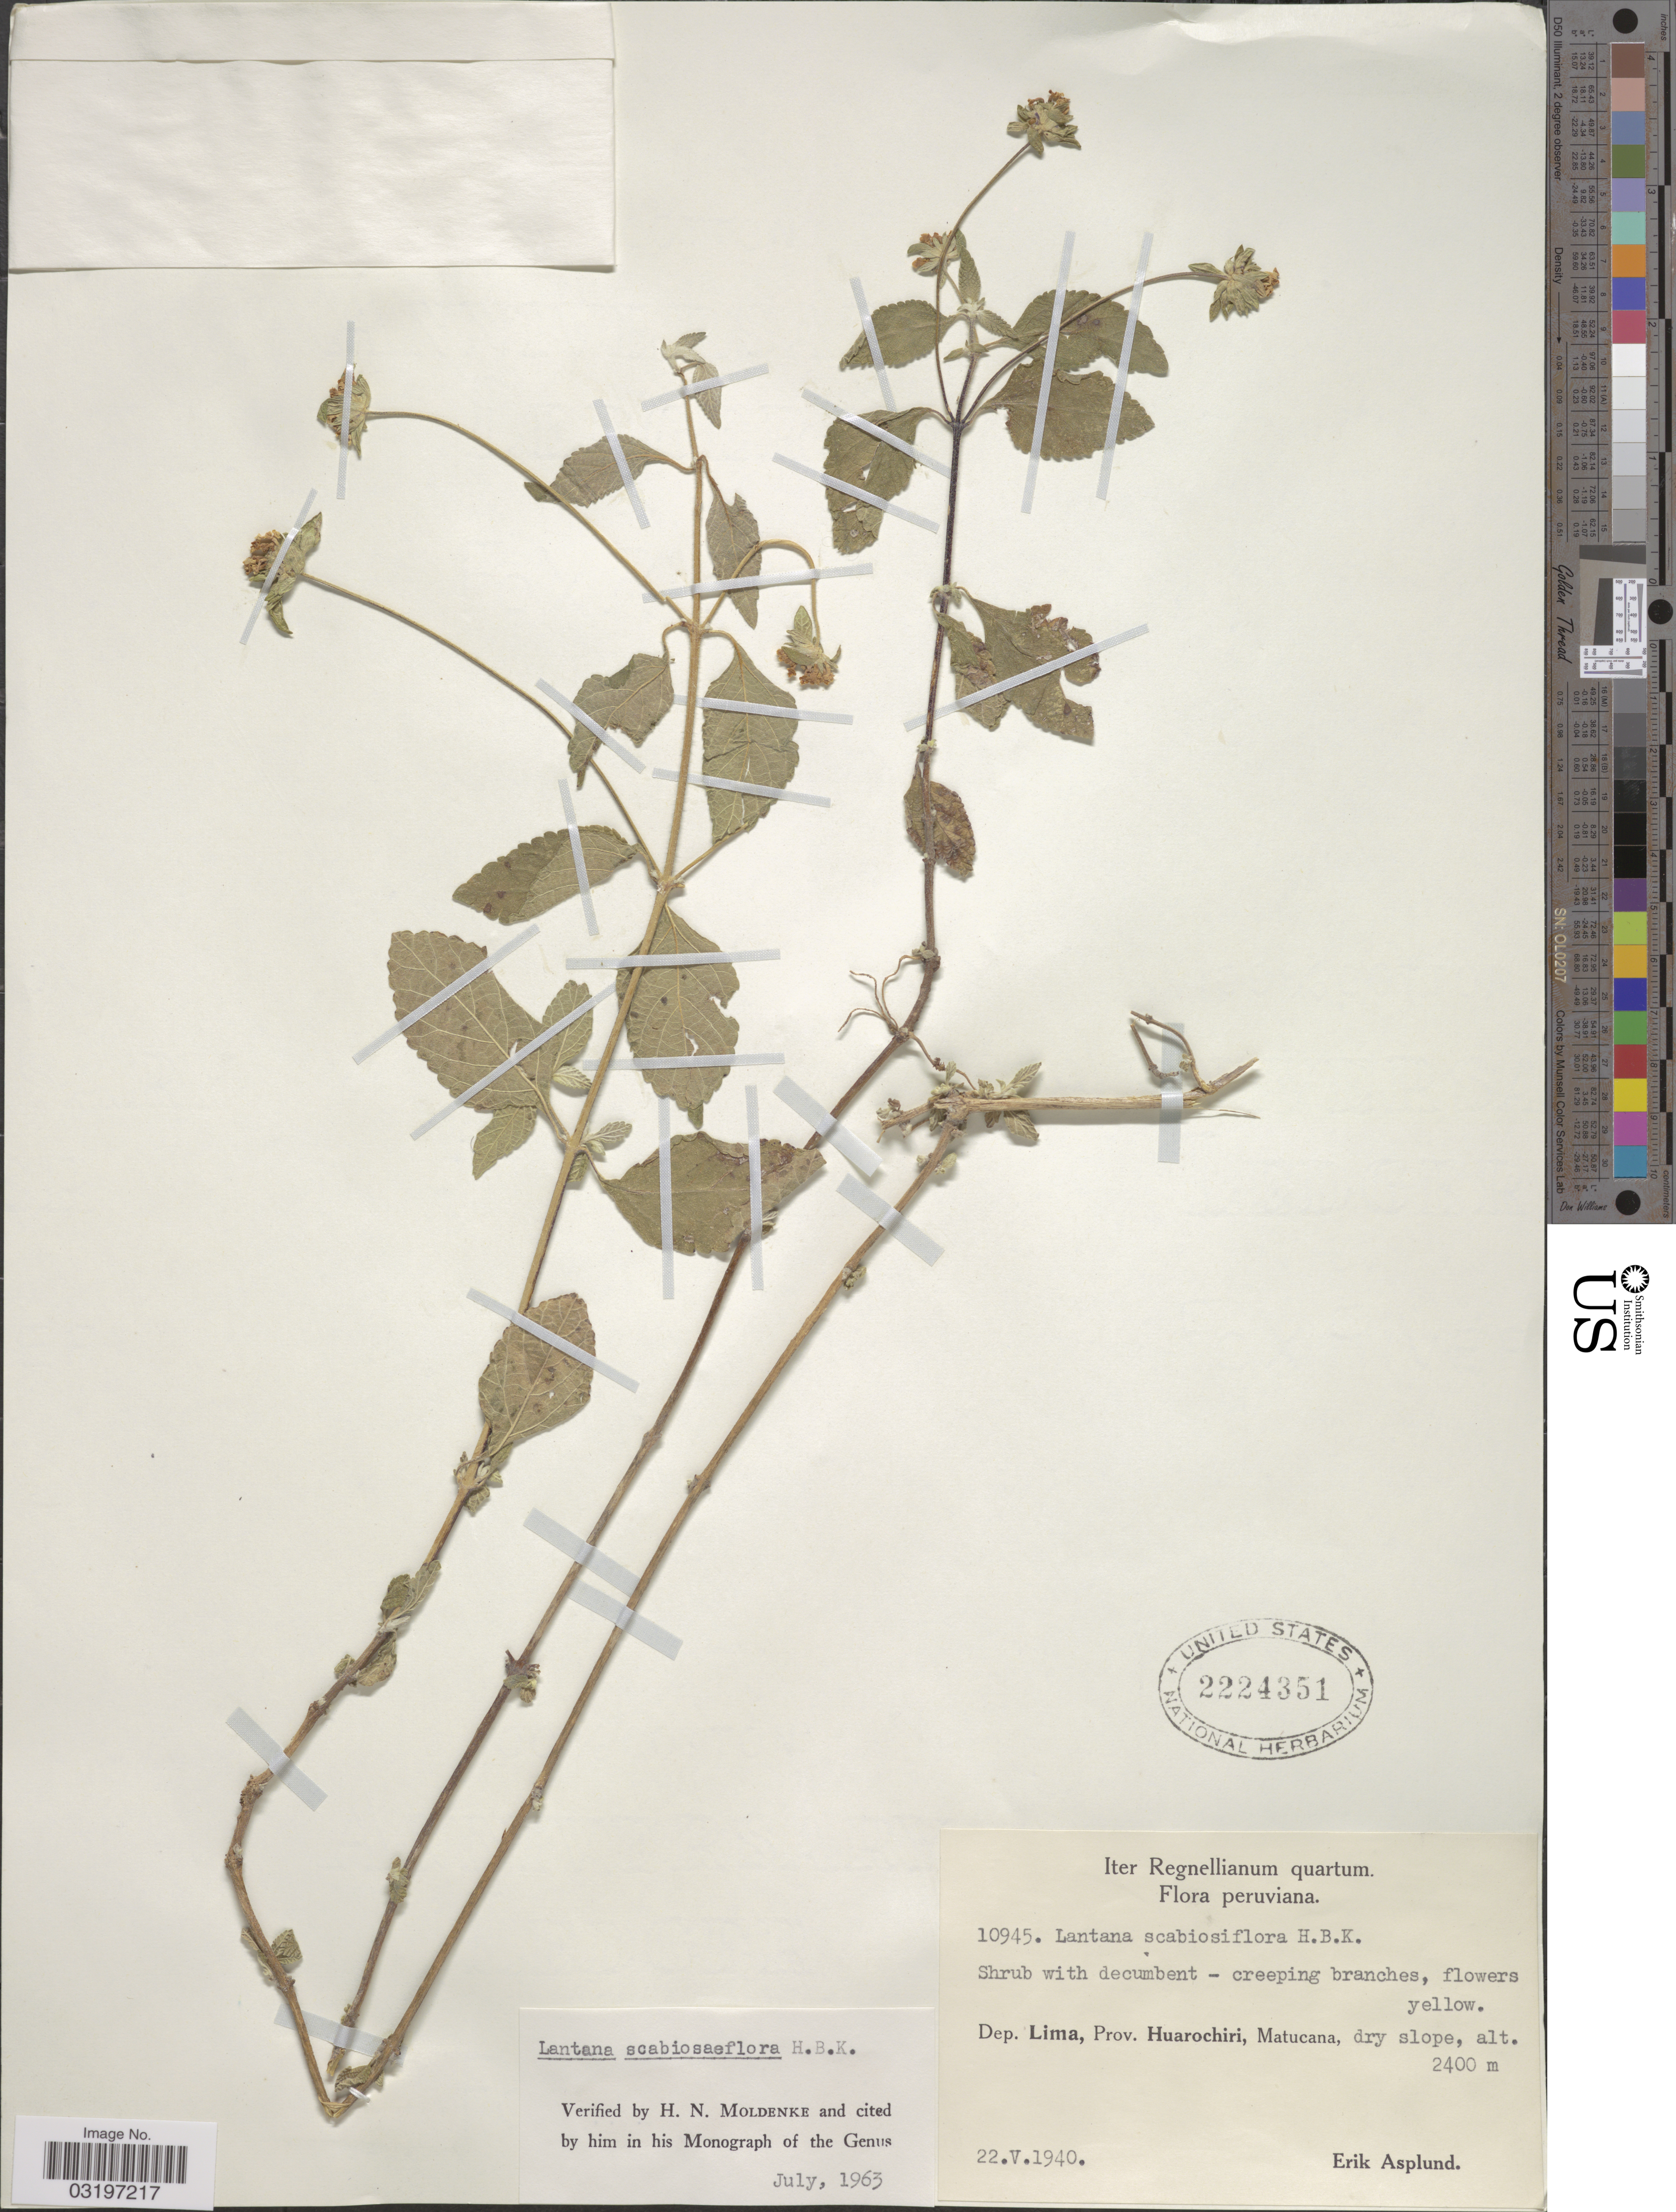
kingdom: Plantae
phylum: Tracheophyta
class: Magnoliopsida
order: Lamiales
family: Verbenaceae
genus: Lantana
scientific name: Lantana scabiosiflora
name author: Kunth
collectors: E. Asplund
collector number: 10945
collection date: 1940-05-22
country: Peru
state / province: Lima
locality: Dep. Lima, Prov. Huarochiri, Matucana.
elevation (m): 2400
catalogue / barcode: US 2224351